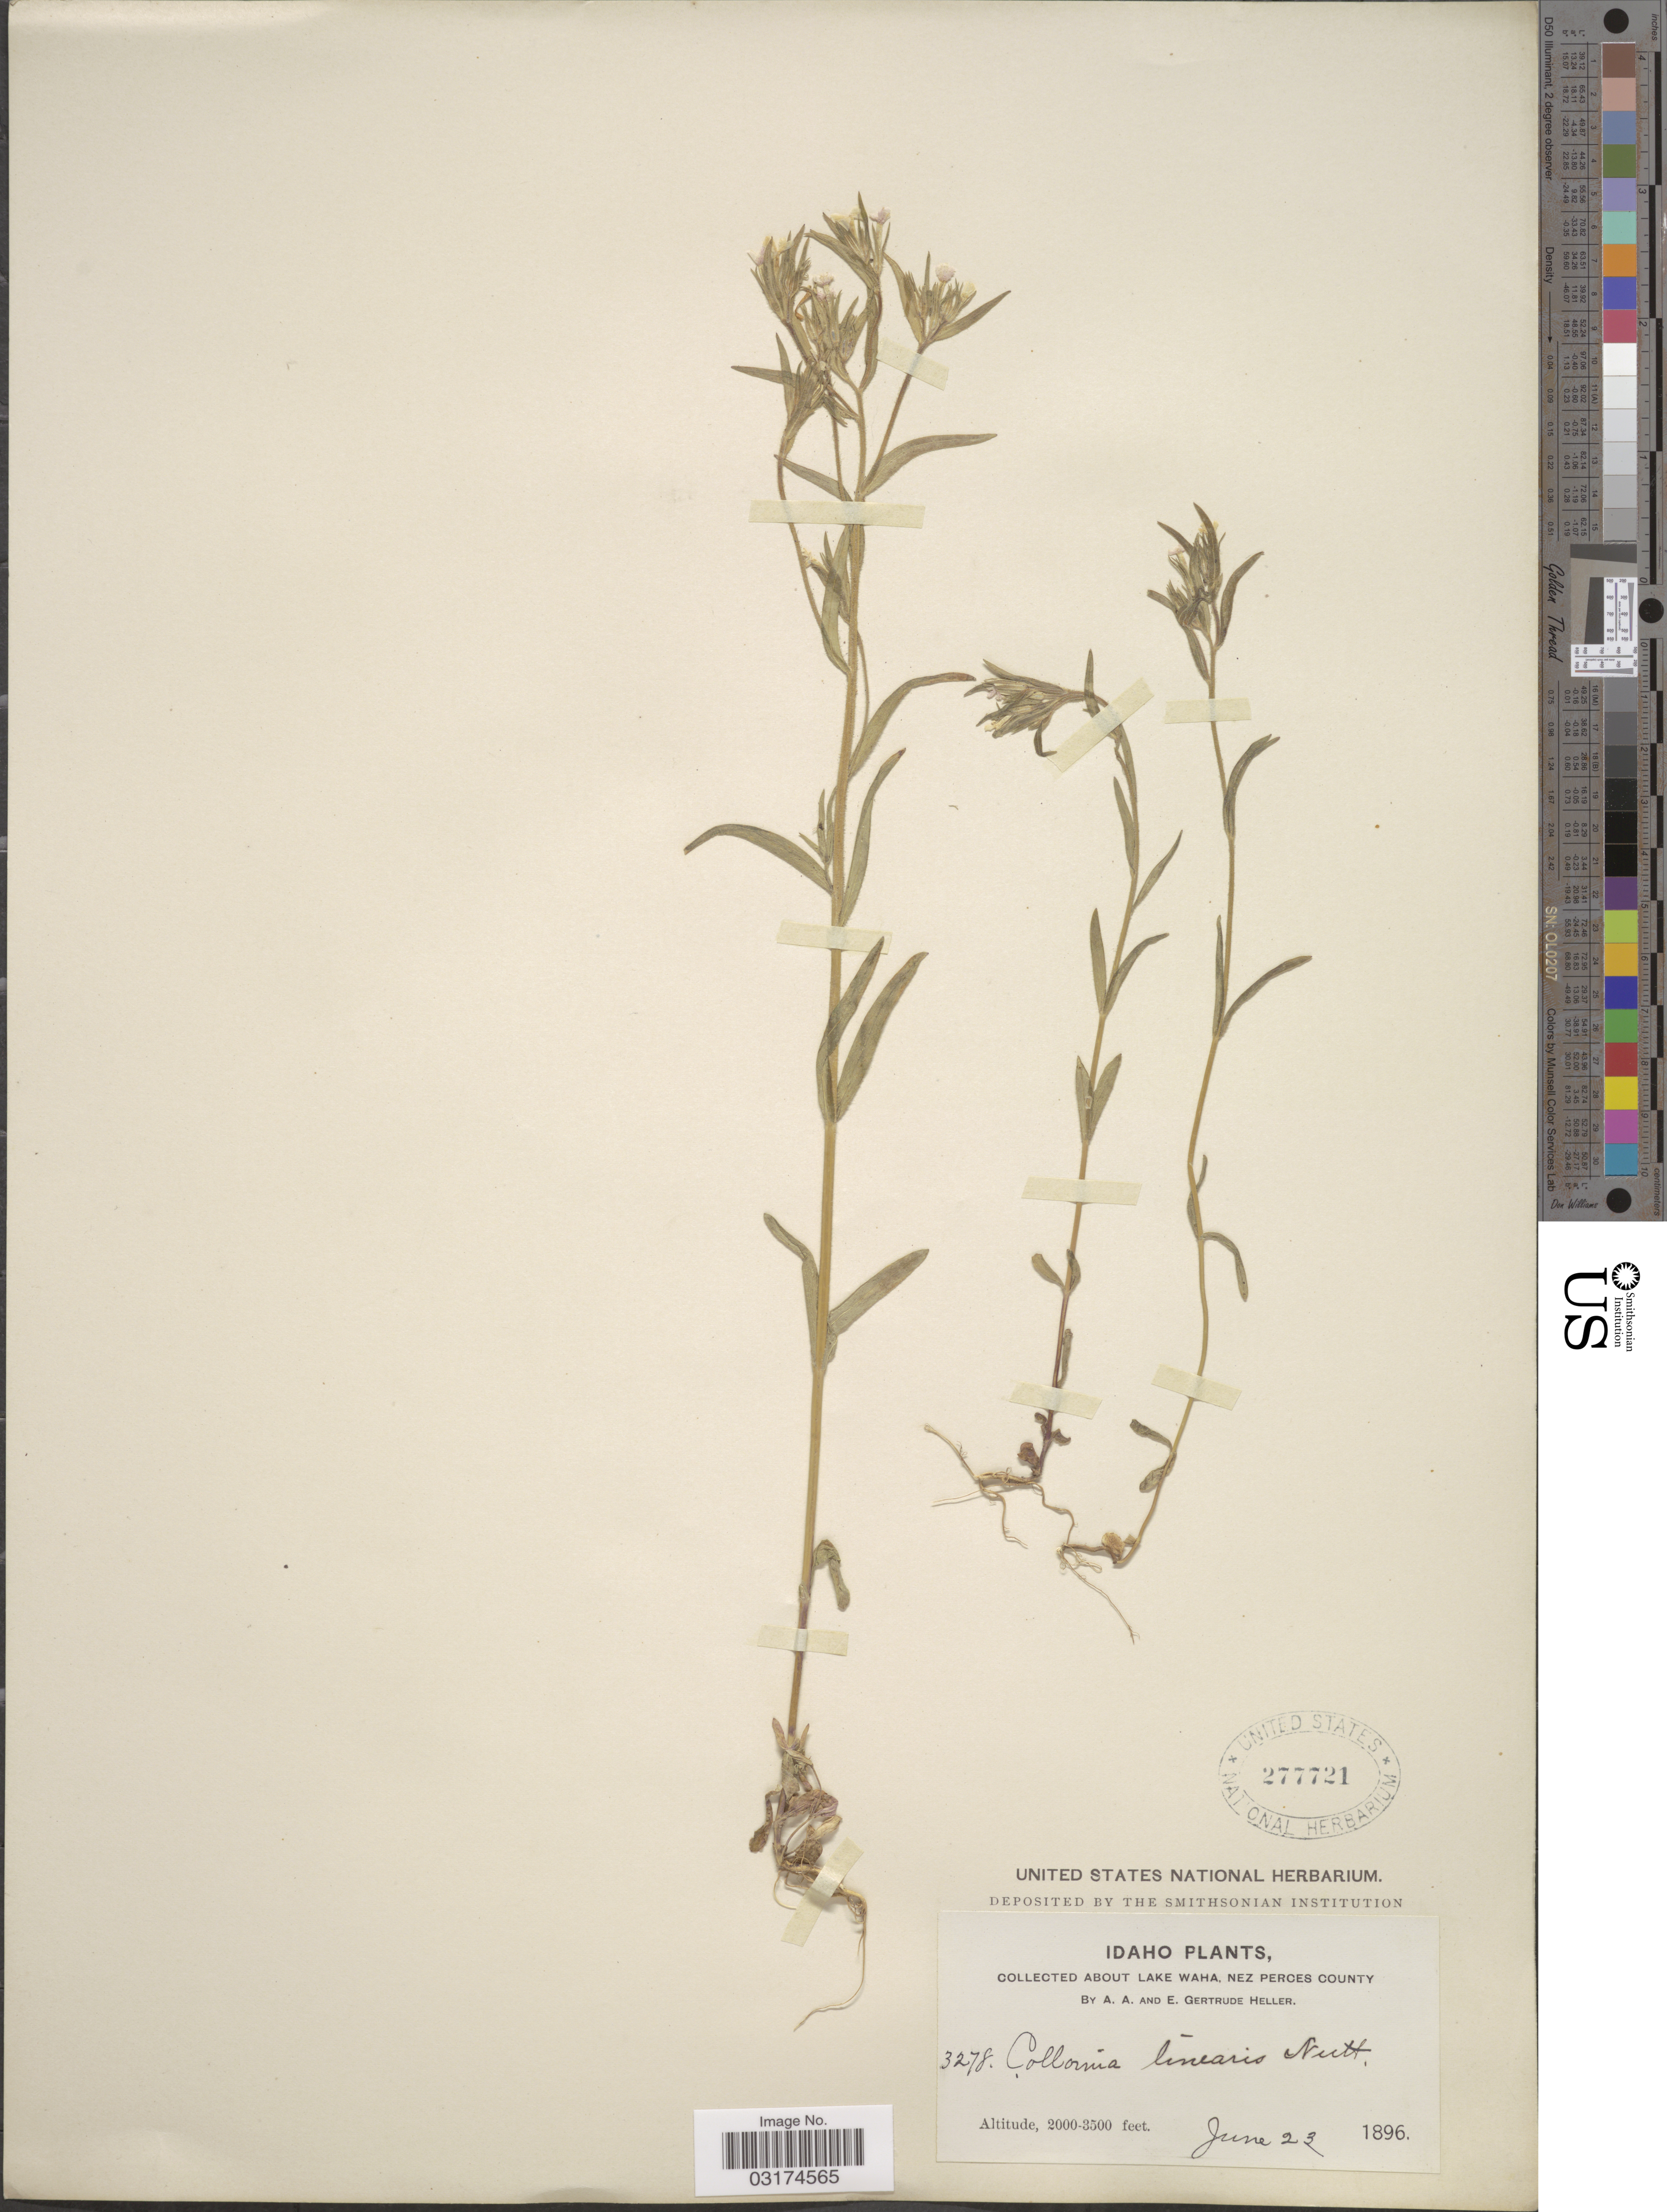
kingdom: Plantae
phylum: Tracheophyta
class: Magnoliopsida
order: Ericales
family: Polemoniaceae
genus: Collomia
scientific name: Collomia linearis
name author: Nutt.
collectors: A. A. Heller & E. G. Heller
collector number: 3278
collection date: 1896-06-23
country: United States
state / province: Idaho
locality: Lake Waha, Nez Perces County.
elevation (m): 610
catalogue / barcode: US 277721